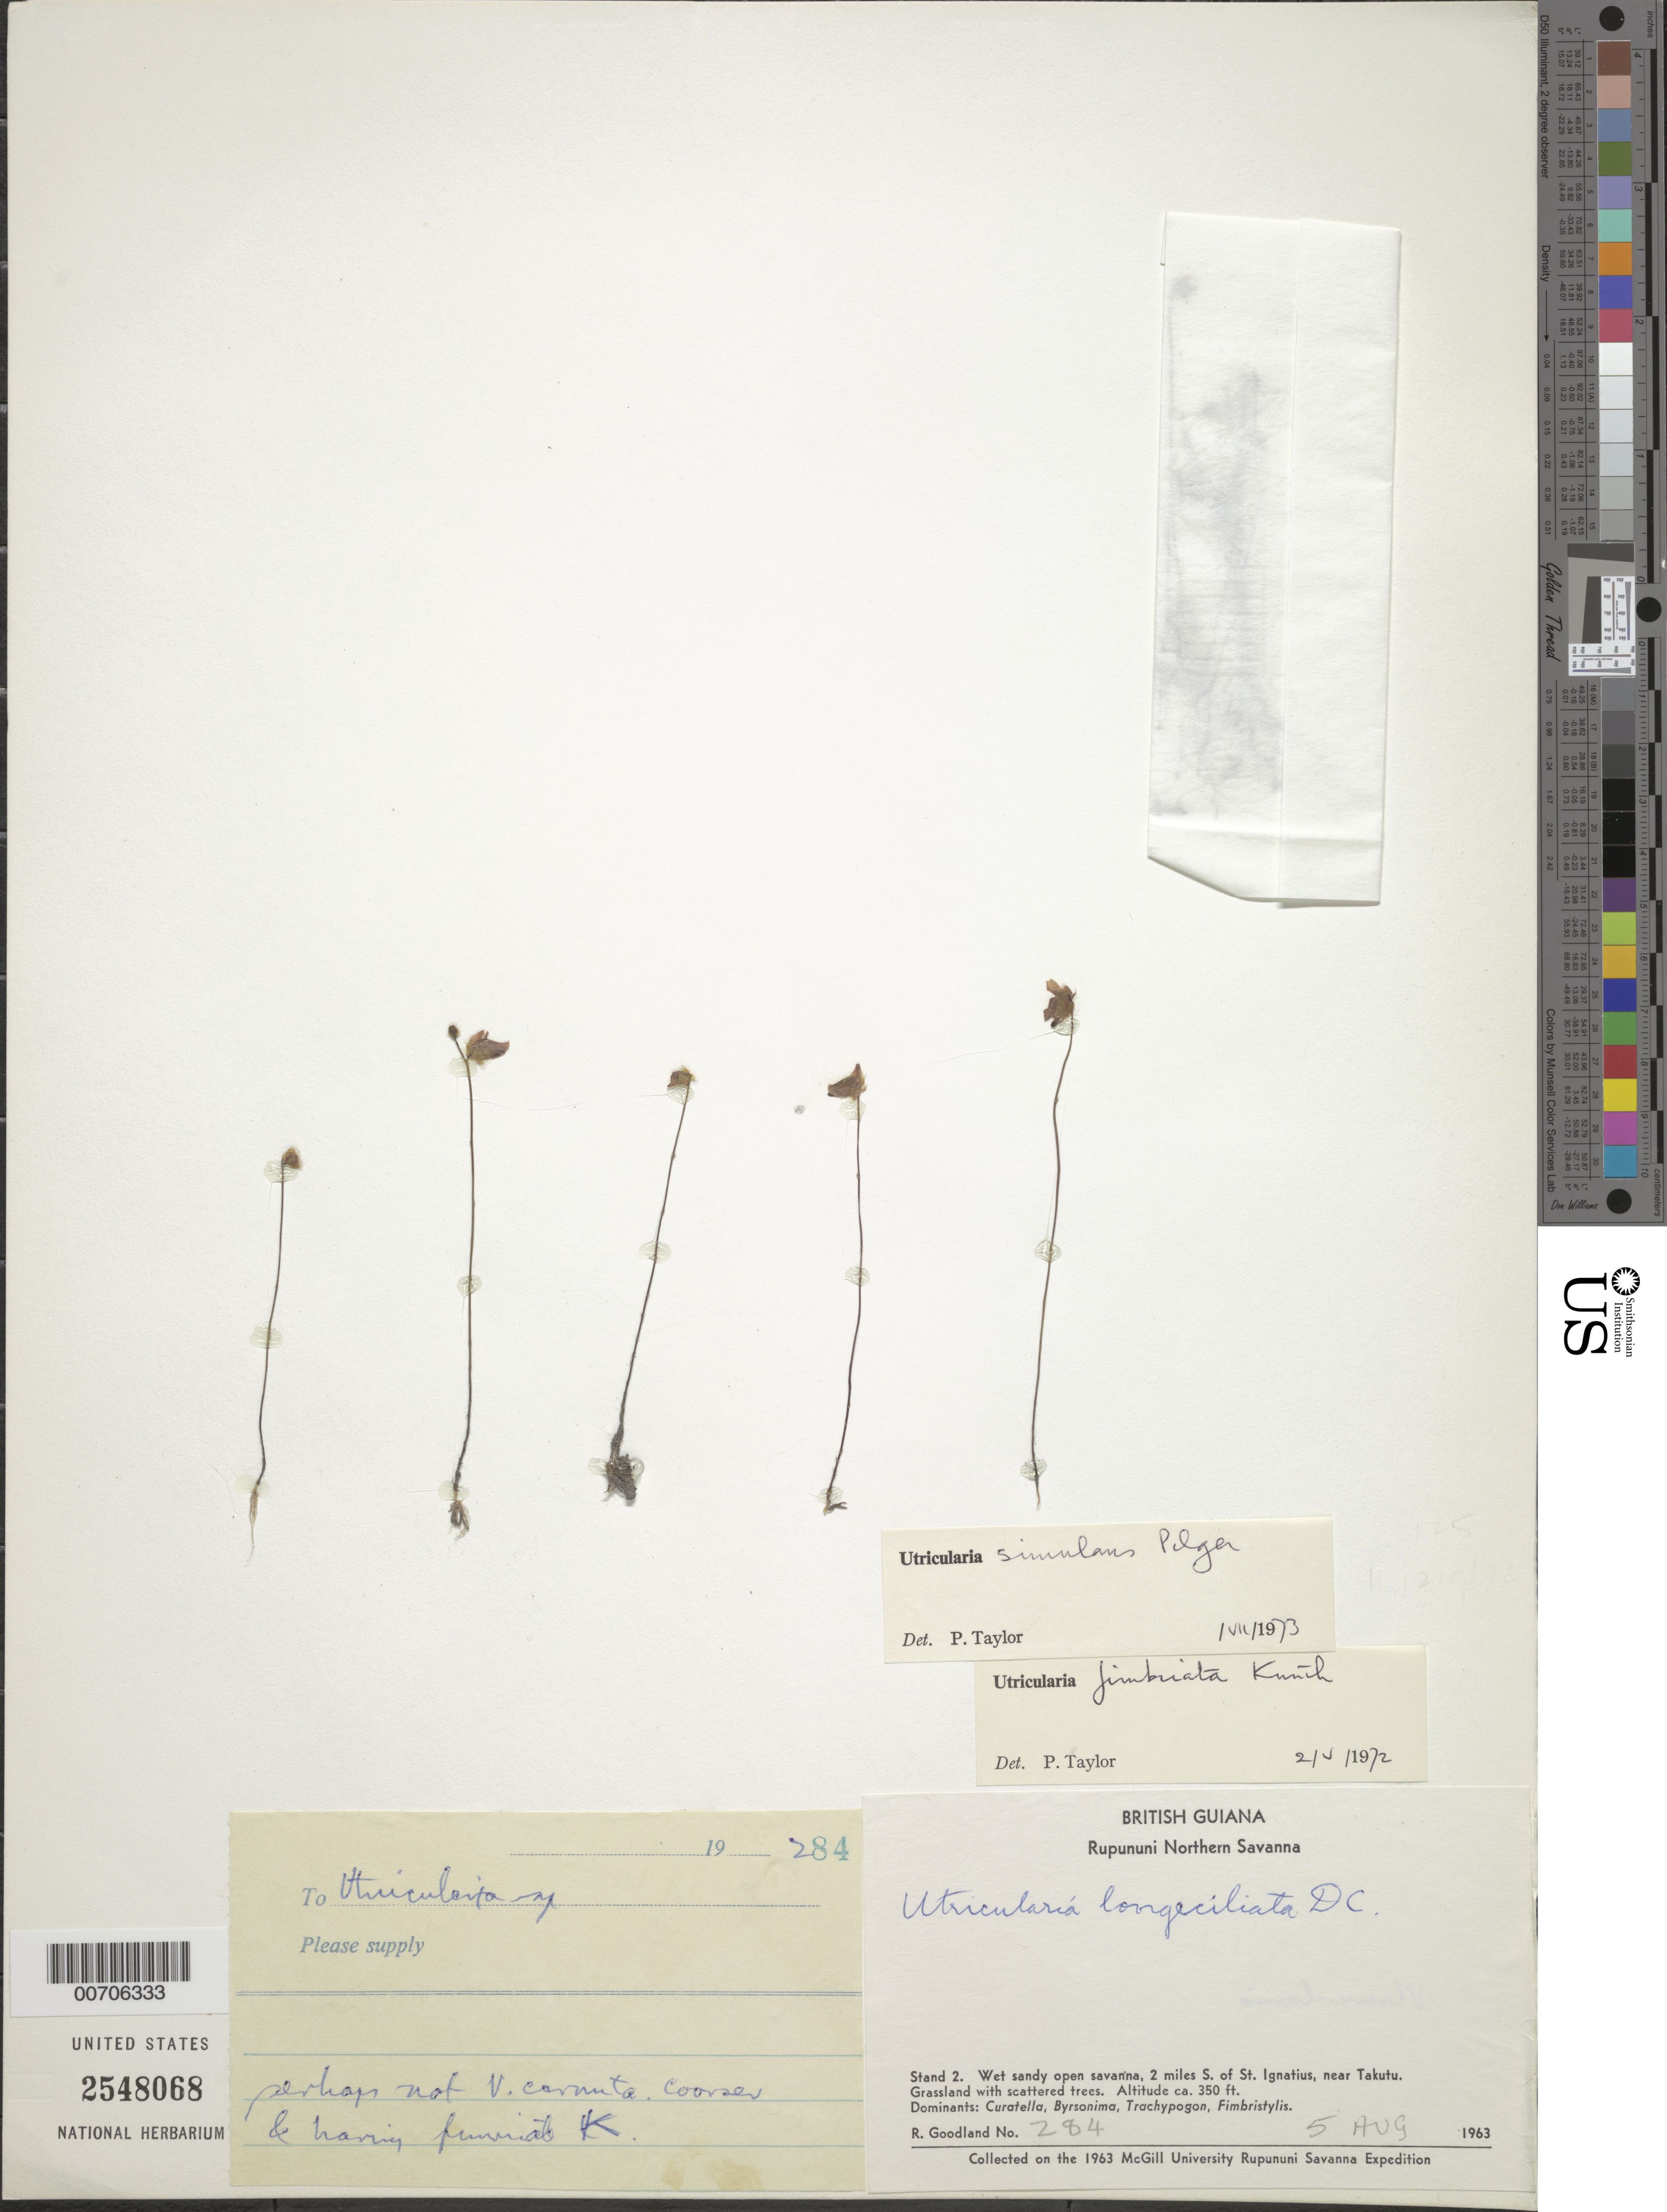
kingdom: Plantae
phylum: Tracheophyta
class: Magnoliopsida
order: Lamiales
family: Lentibulariaceae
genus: Utricularia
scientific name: Utricularia simulans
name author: Pilg.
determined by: Taylor, P.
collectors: R. Goodland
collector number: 284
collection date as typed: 5-Aug-63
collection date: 1963-08-05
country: Guyana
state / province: U. Takutu-U. Essequibo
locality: Rupununi Northern Savanna, St. Ignatius, 2 mi. S of; near Takutu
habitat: Wet, sandy open savanna. Grassland with scattered trees. Dominants: Curatella, Byrsonima, Trachypogon, Fimbristylis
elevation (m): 107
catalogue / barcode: US 2548068